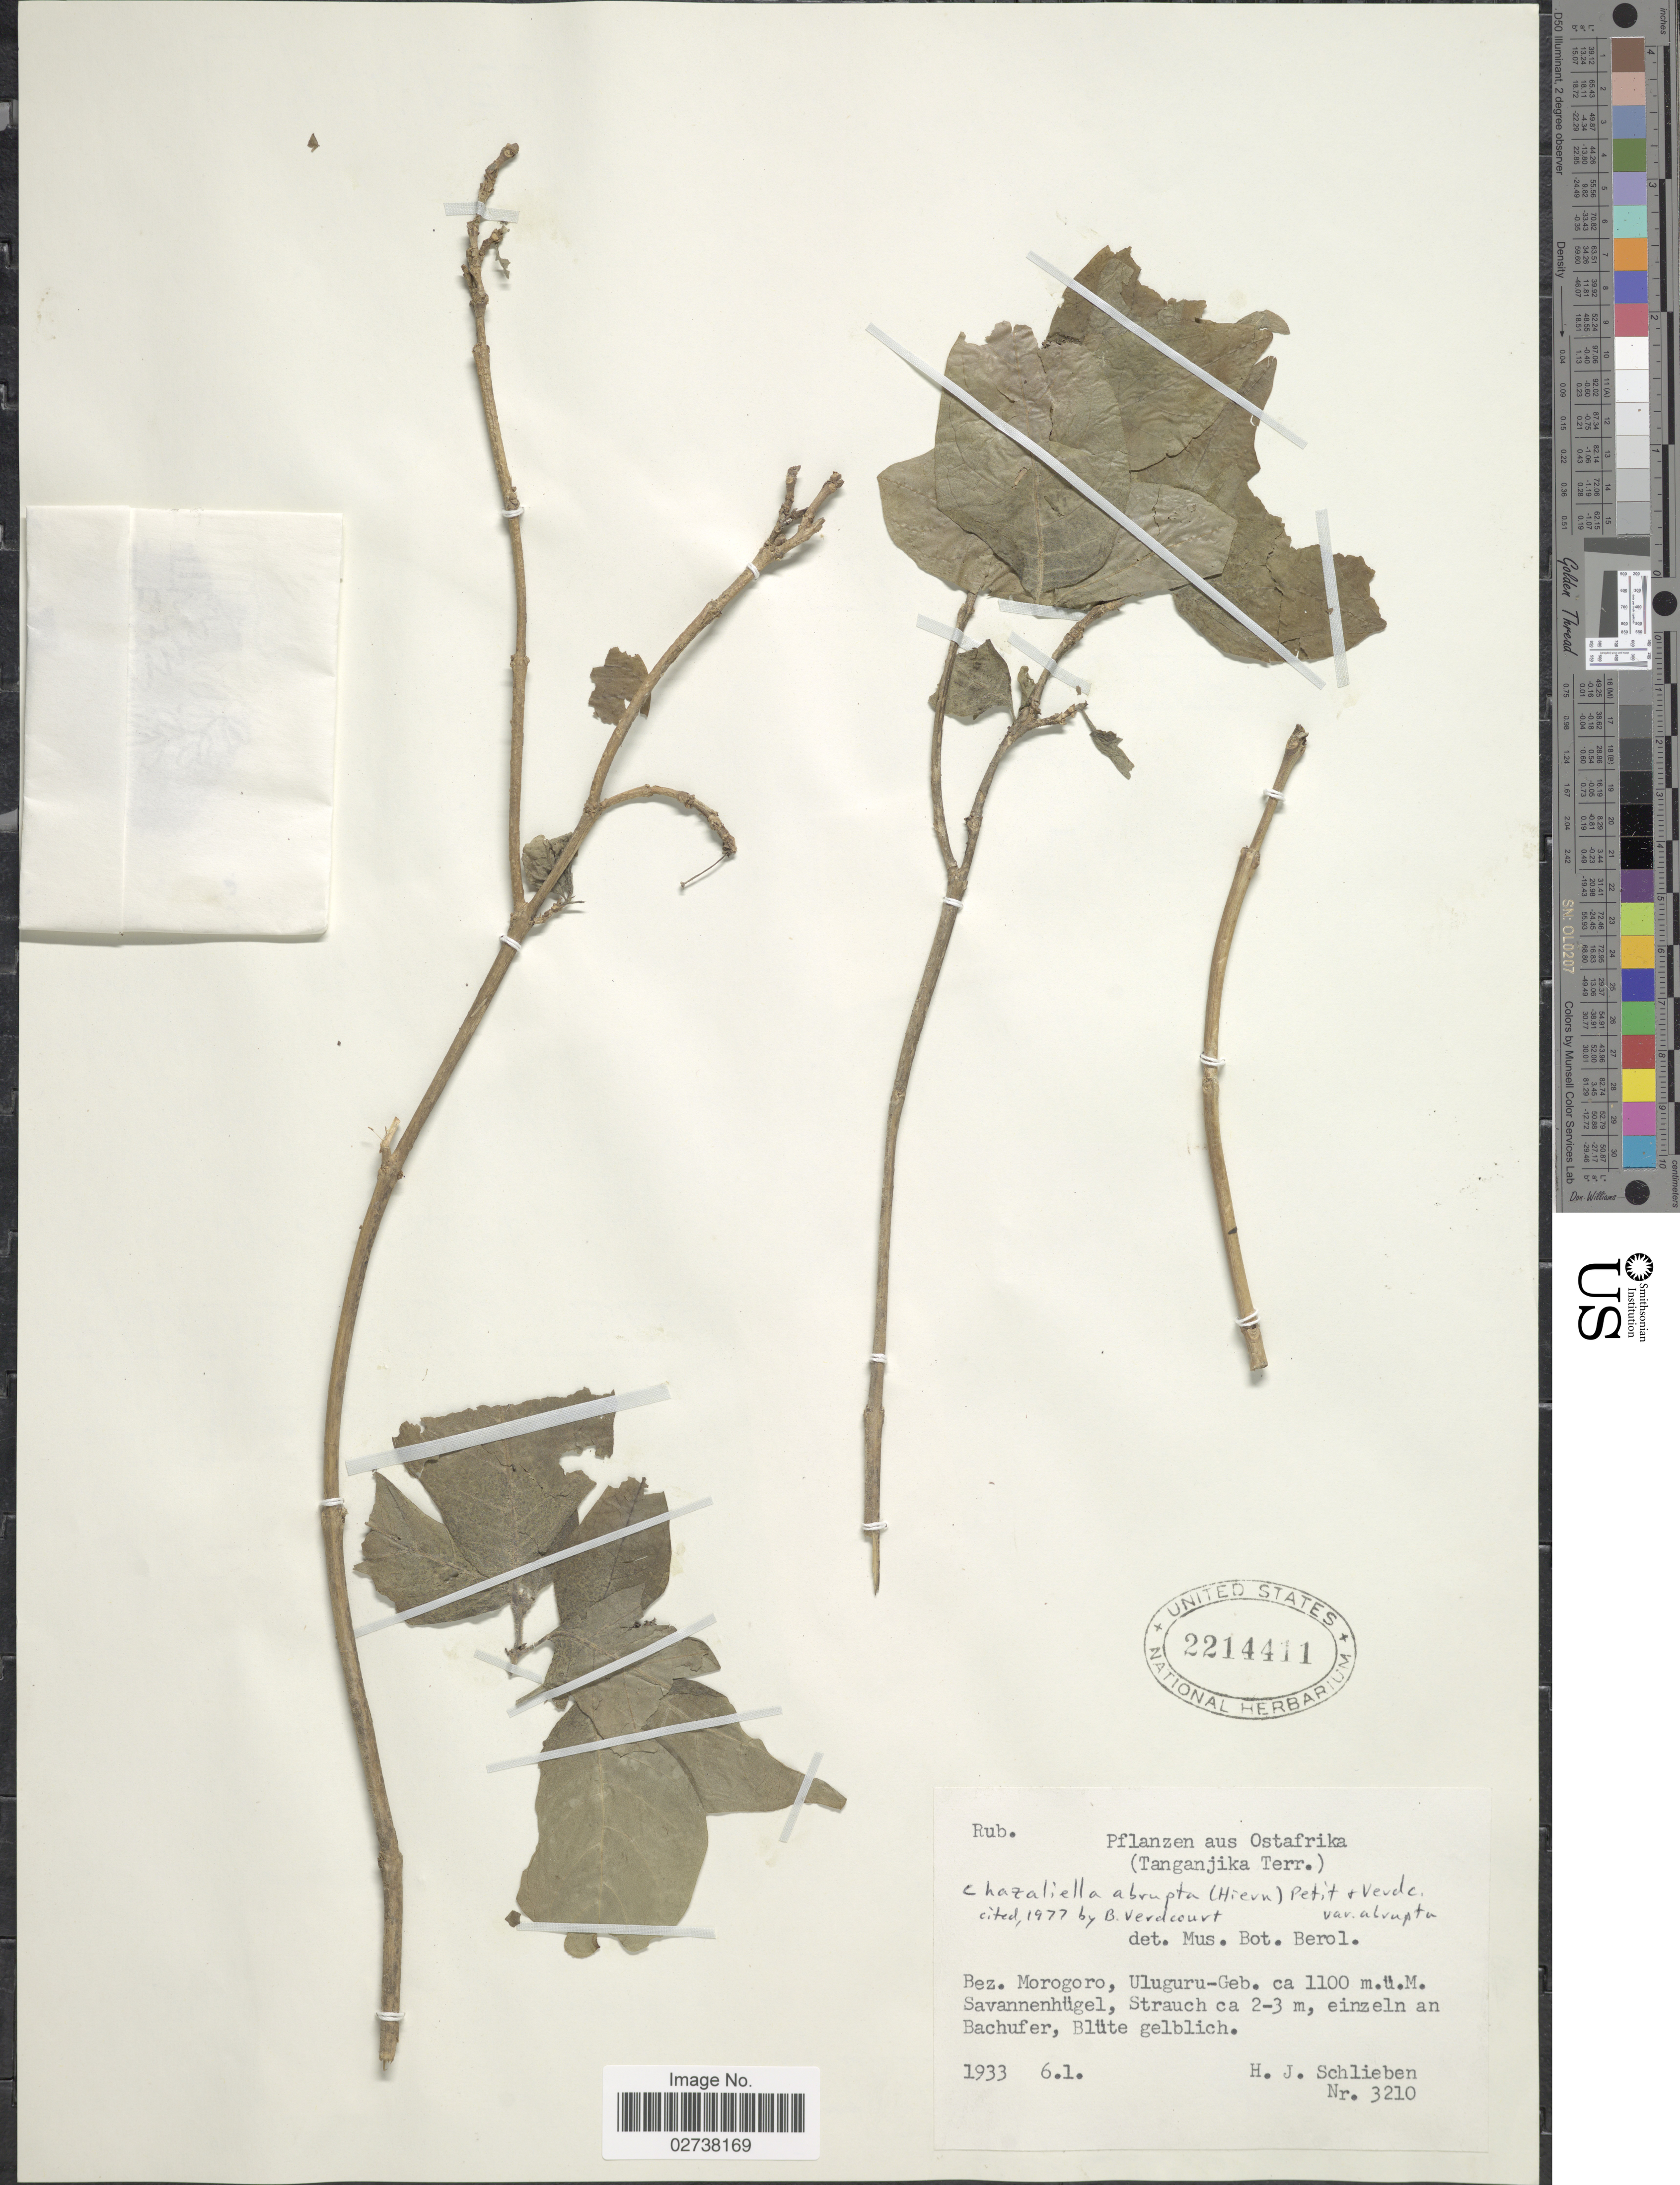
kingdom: Plantae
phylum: Tracheophyta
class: Magnoliopsida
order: Gentianales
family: Rubiaceae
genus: Chazaliella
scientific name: Chazaliella abrupta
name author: (Hiern) E.M.A. Petit & Verdc.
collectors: H. J. Schlieben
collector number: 3210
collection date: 1933-01-06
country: Tanzania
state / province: Morogoro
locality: Ostafrika (Tanganjika Terr.) Bez. Morogoro, Uluguru-geb. Savannenhugel, einzeln an Bachufer, Blute gelblich [unsure placement]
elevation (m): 1100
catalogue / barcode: US 221411